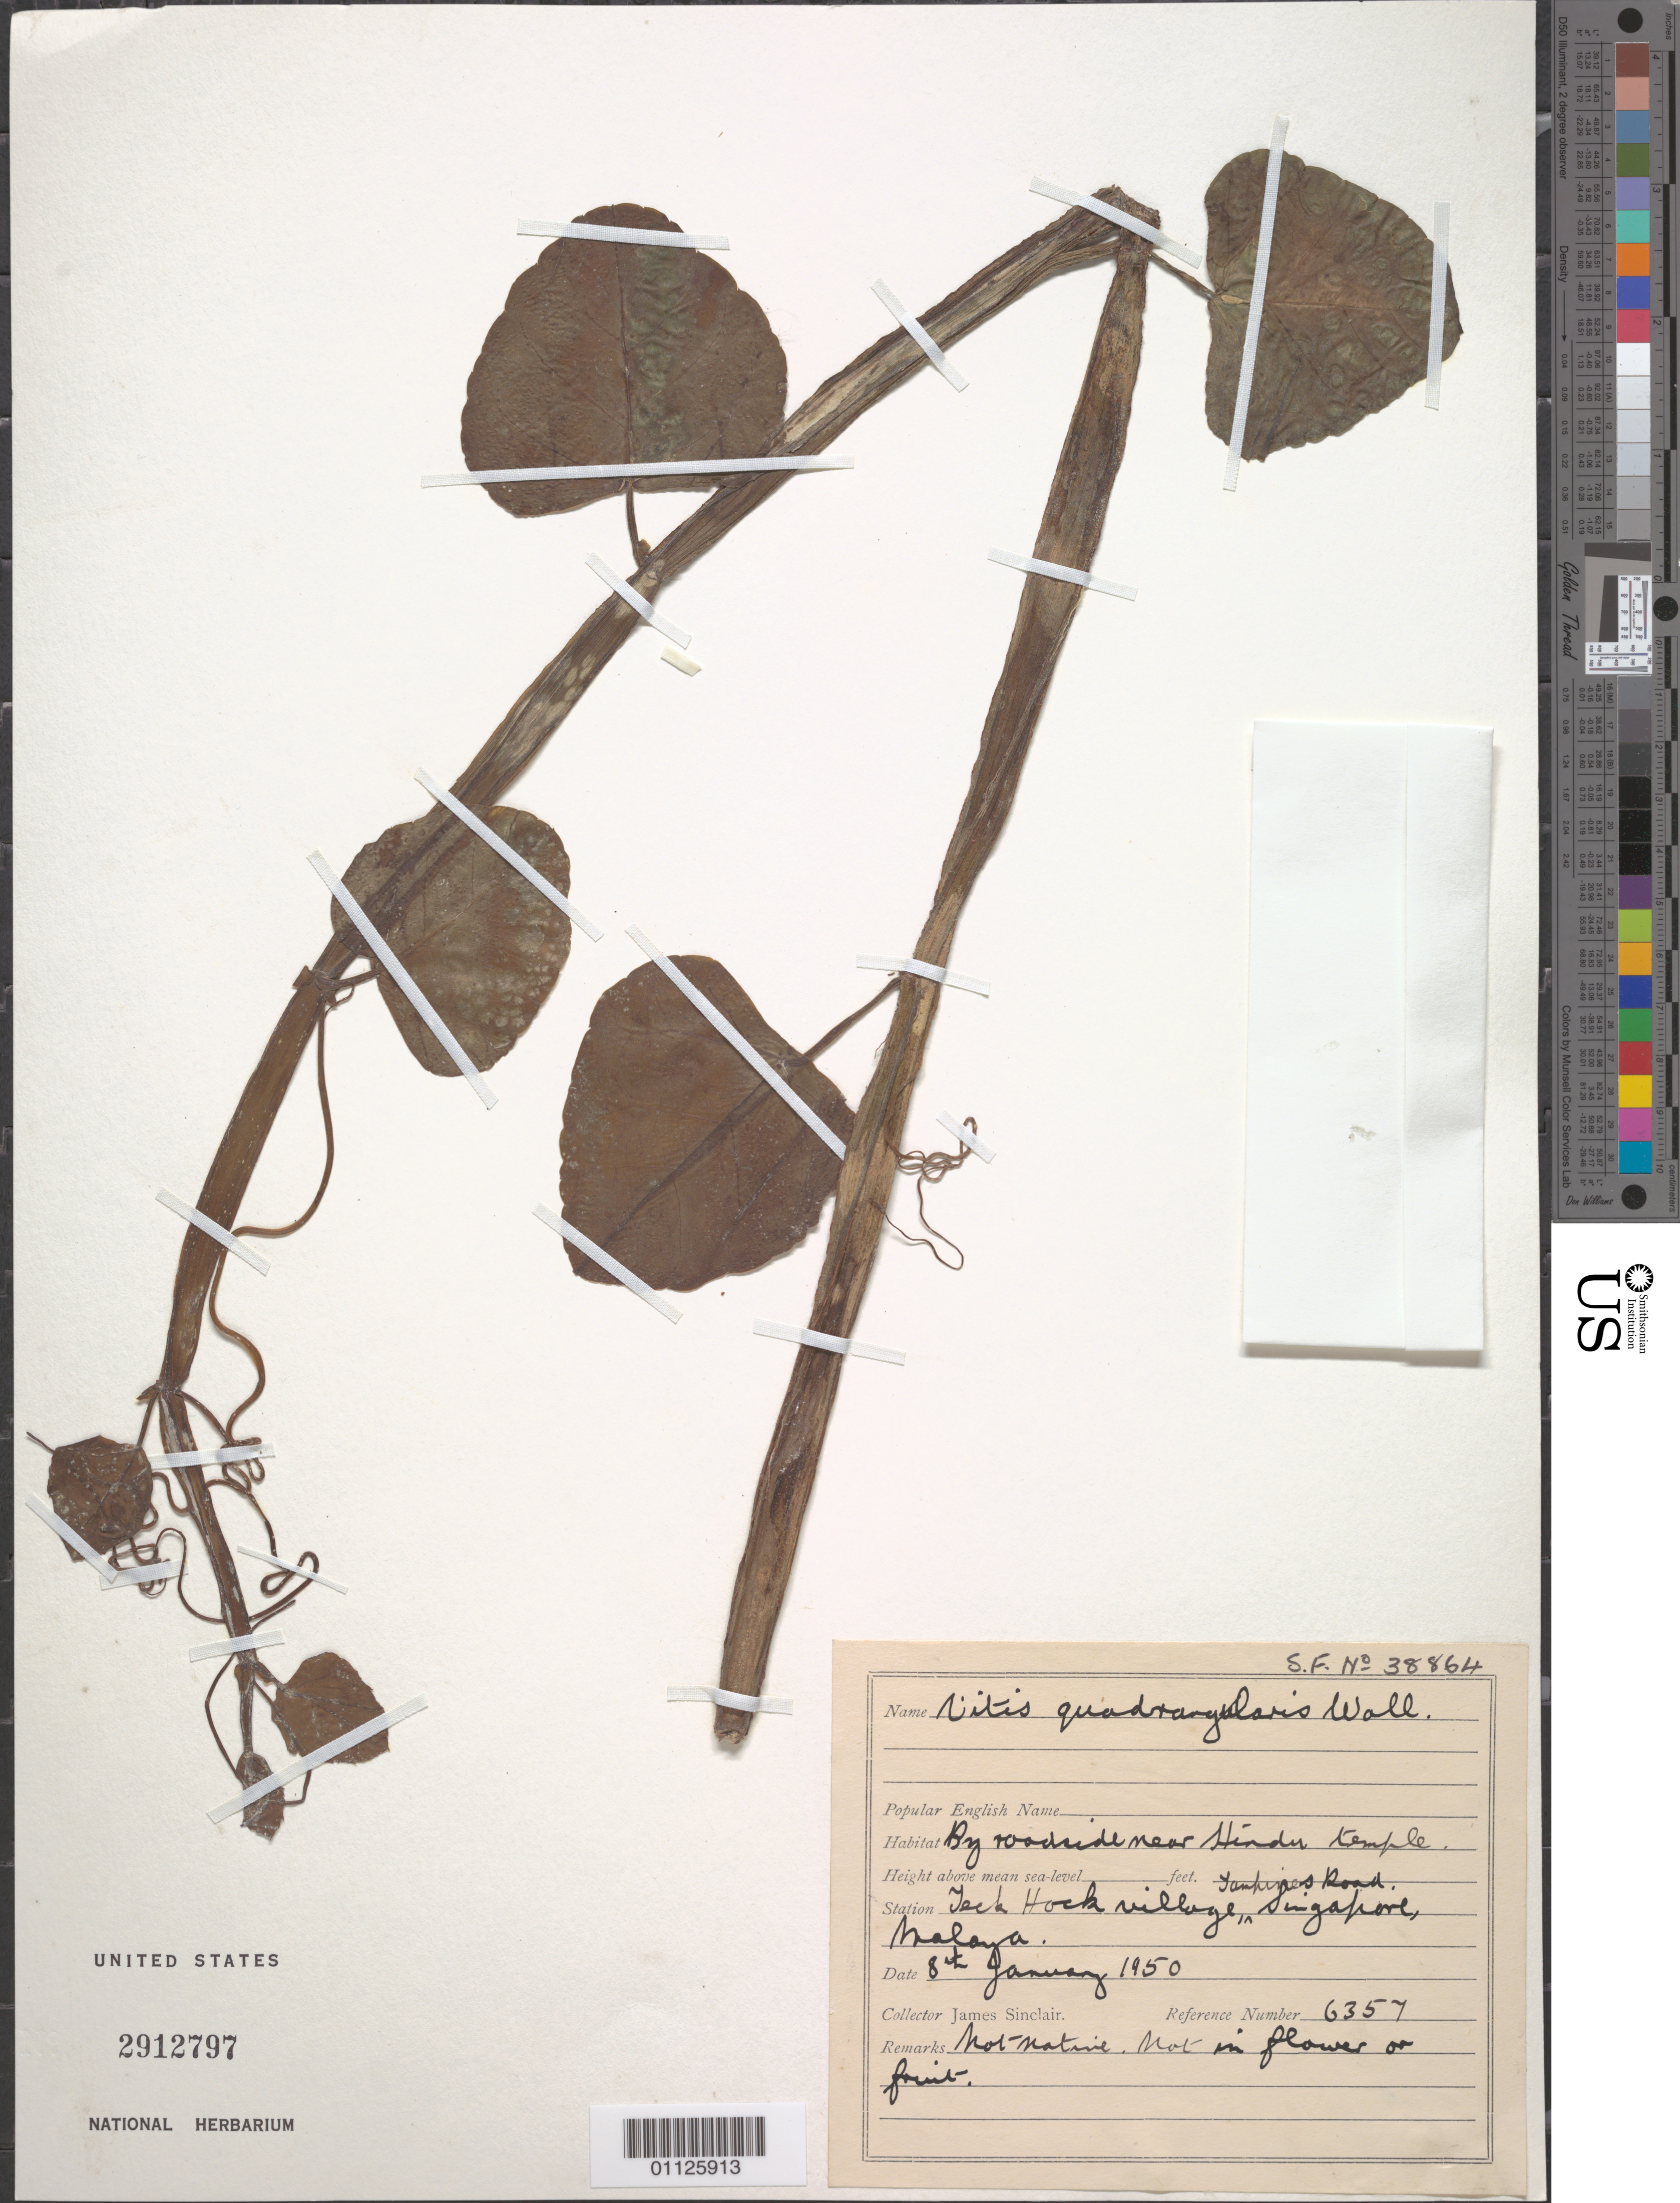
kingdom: Plantae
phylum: Tracheophyta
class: Magnoliopsida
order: Vitales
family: Vitaceae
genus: Cissus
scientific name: Cissus quadrangularis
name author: L.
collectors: J. G. Sinclair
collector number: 6357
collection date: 1950-01-08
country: Malaysia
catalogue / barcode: US 2912797